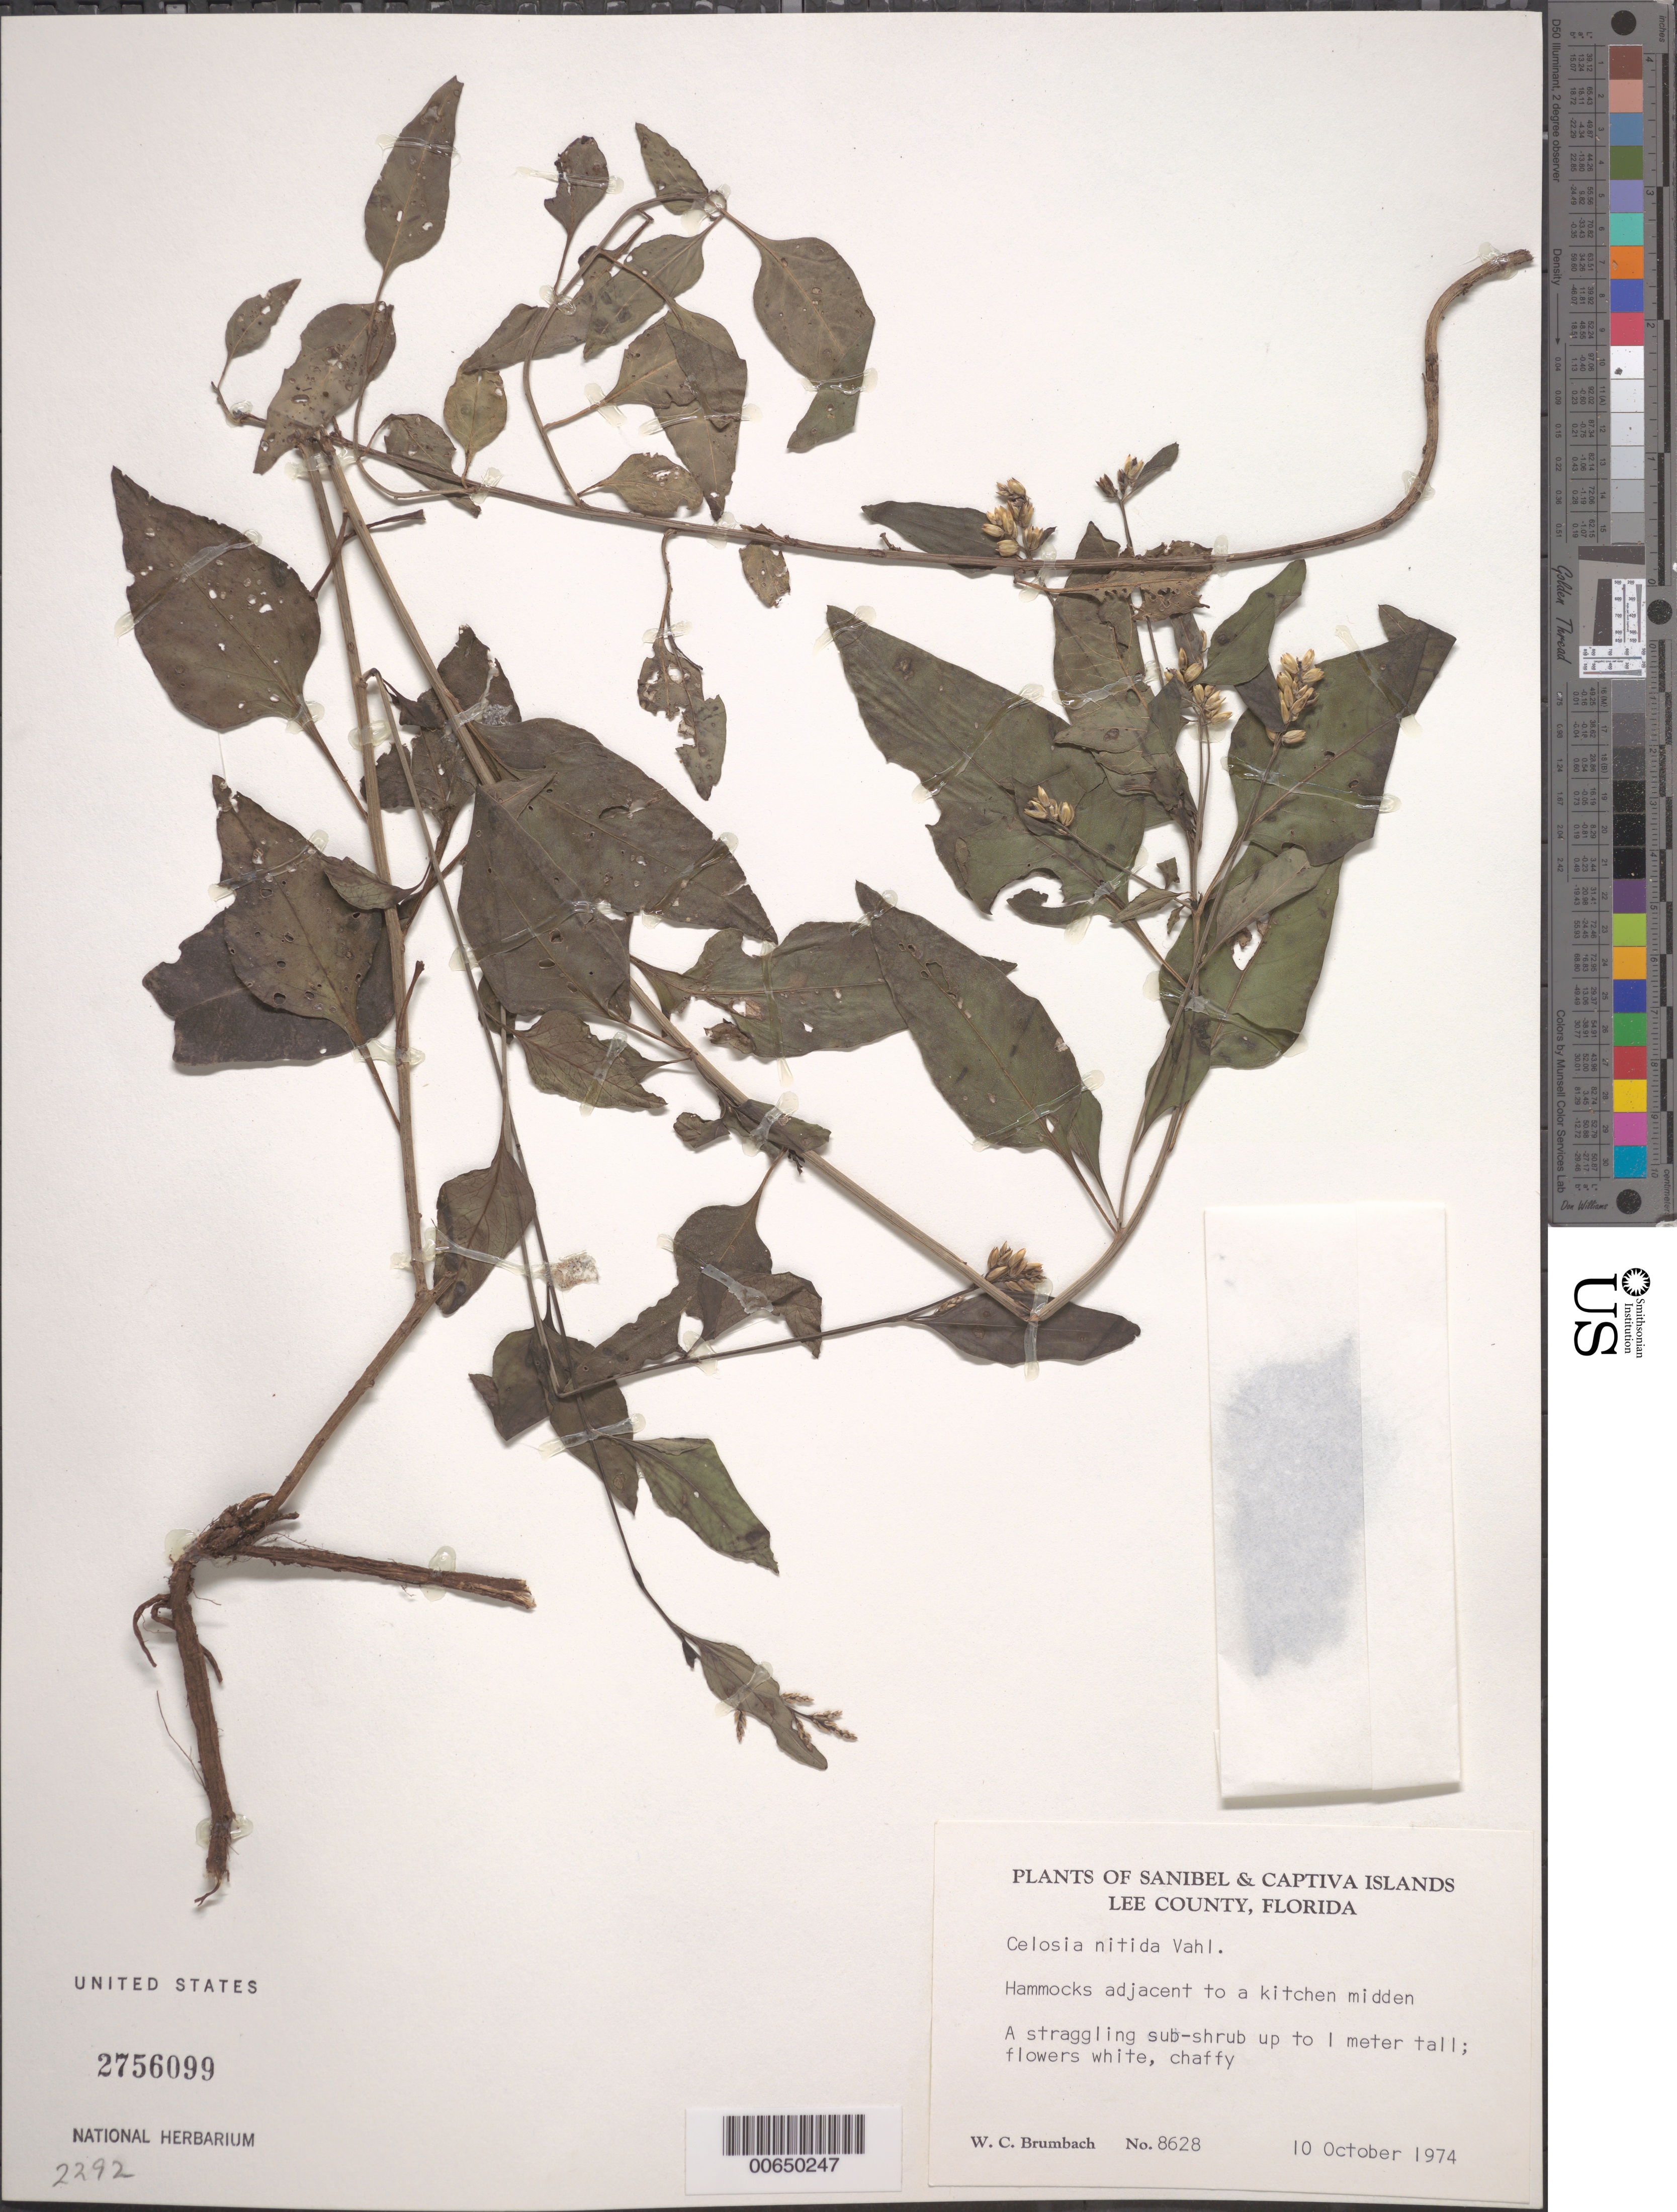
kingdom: Plantae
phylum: Tracheophyta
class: Magnoliopsida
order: Caryophyllales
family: Amaranthaceae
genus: Celosia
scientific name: Celosia nitida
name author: Vahl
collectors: W. C. Brumbach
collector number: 8628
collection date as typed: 10 Oct 1974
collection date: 1974-10-10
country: United States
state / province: Florida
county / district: Lee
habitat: Hammocks adjacent to a kitchen midden.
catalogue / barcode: US 2256099